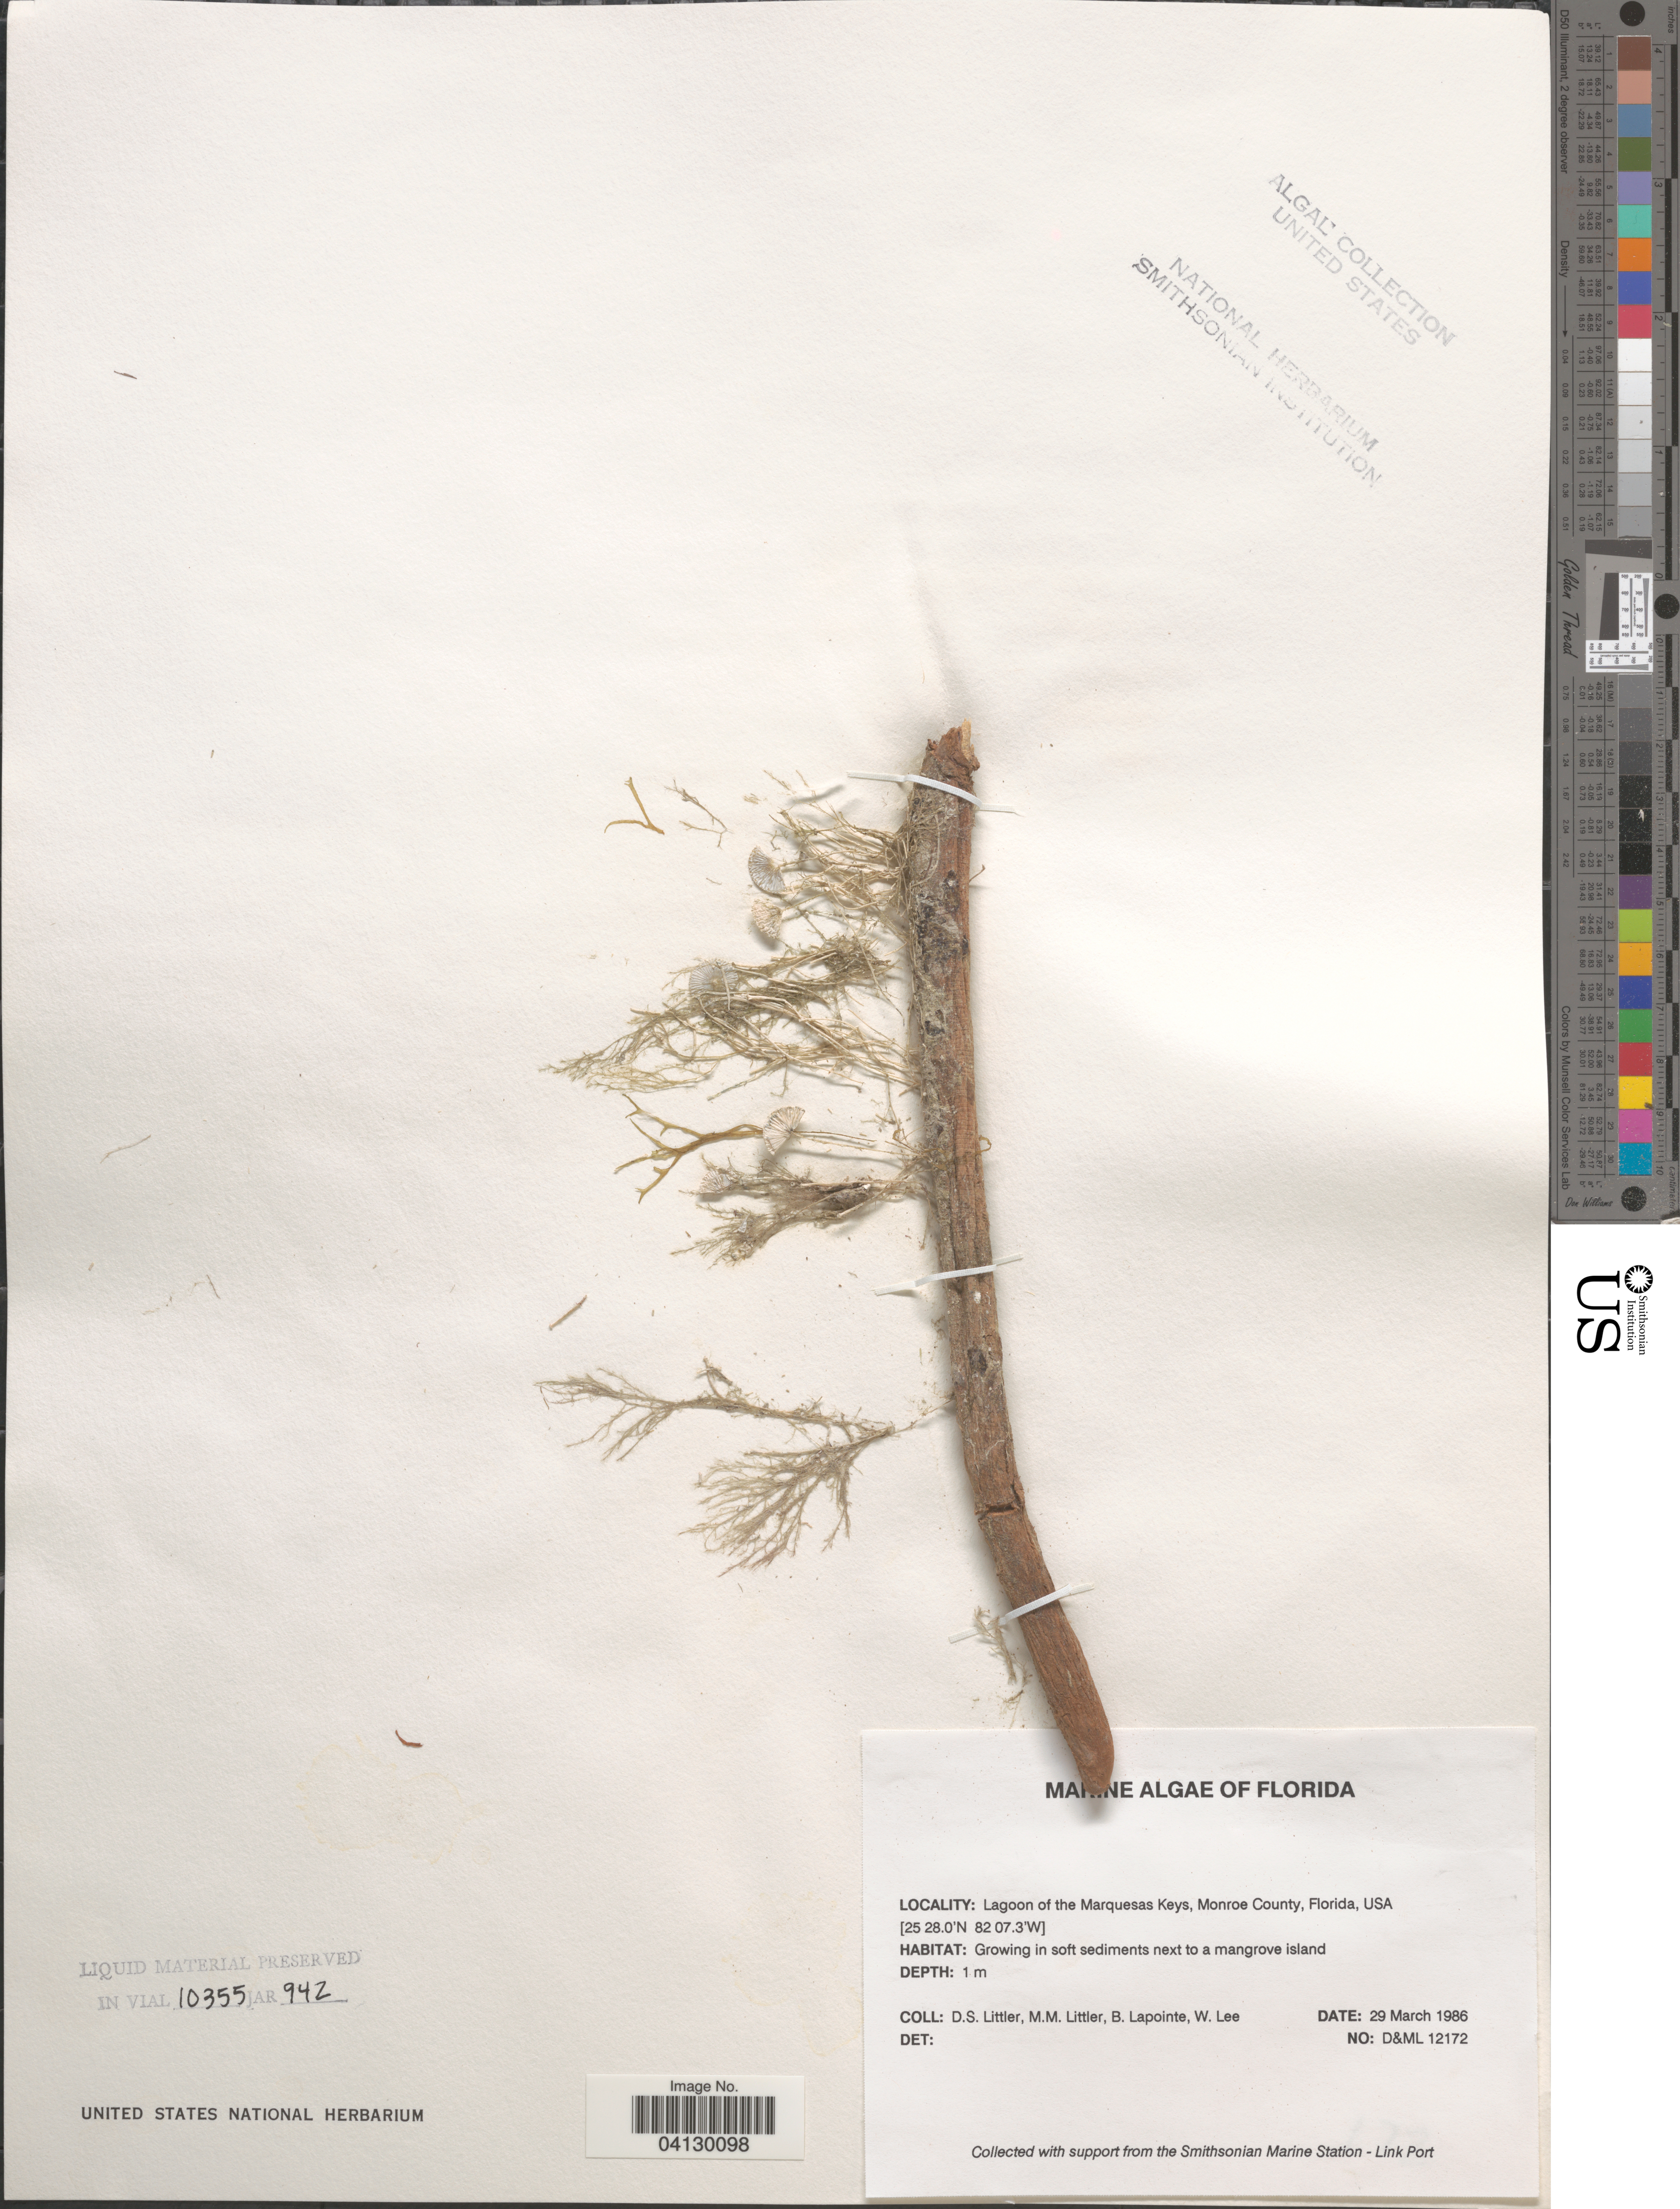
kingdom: Plantae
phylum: Rhodophyta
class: Florideophyceae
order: Corallinales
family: Corallinaceae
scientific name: Crustose Coralline Algae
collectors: D. S. Littler, B. Lapointe & W. Lee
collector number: D&ML 12172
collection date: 1986-03-29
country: United States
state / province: Florida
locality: Lagoon of the Marquesas Keys, Monroe County.